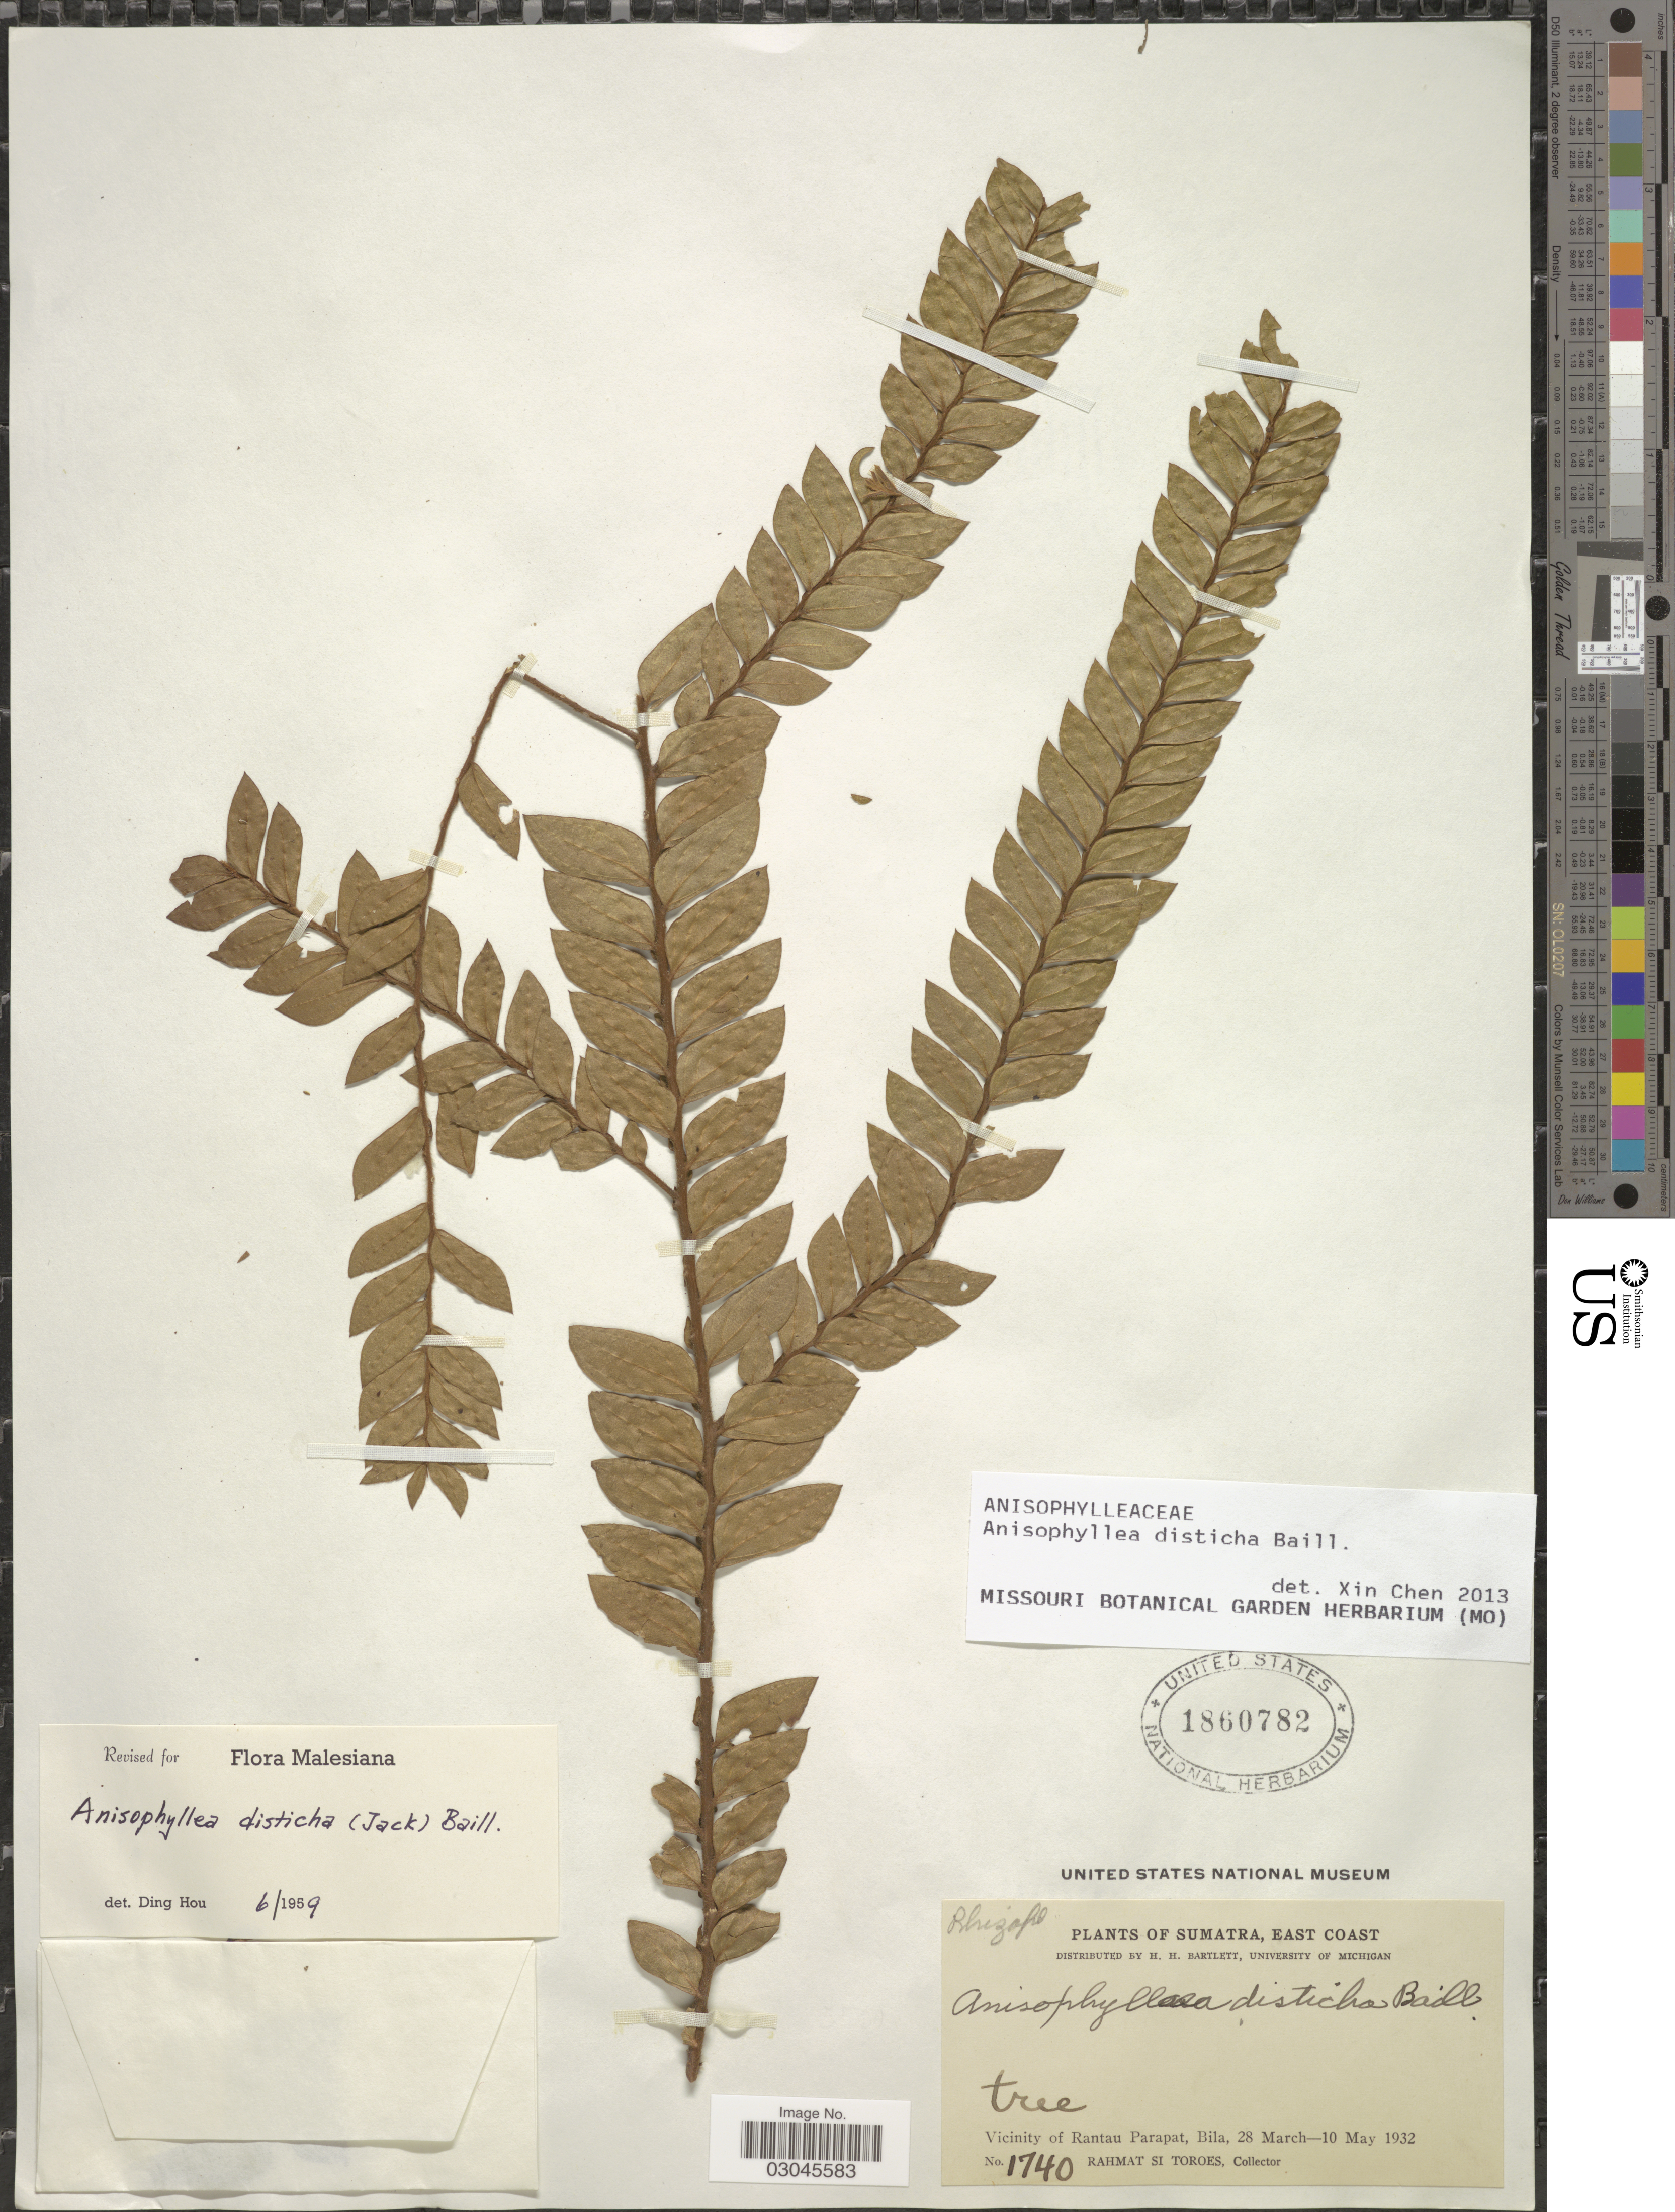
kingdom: Plantae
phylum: Tracheophyta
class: Magnoliopsida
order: Cucurbitales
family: Anisophylleaceae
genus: Anisophyllea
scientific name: Anisophyllea disticha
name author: (Jack) Baill.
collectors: Rahmat Si Boeea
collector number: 1740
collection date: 1932-03-28/1932-05-10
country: Indonesia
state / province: Sumatra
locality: East Coast. Vicinity of Rantau Parapat, Bila.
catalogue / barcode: US 1860782